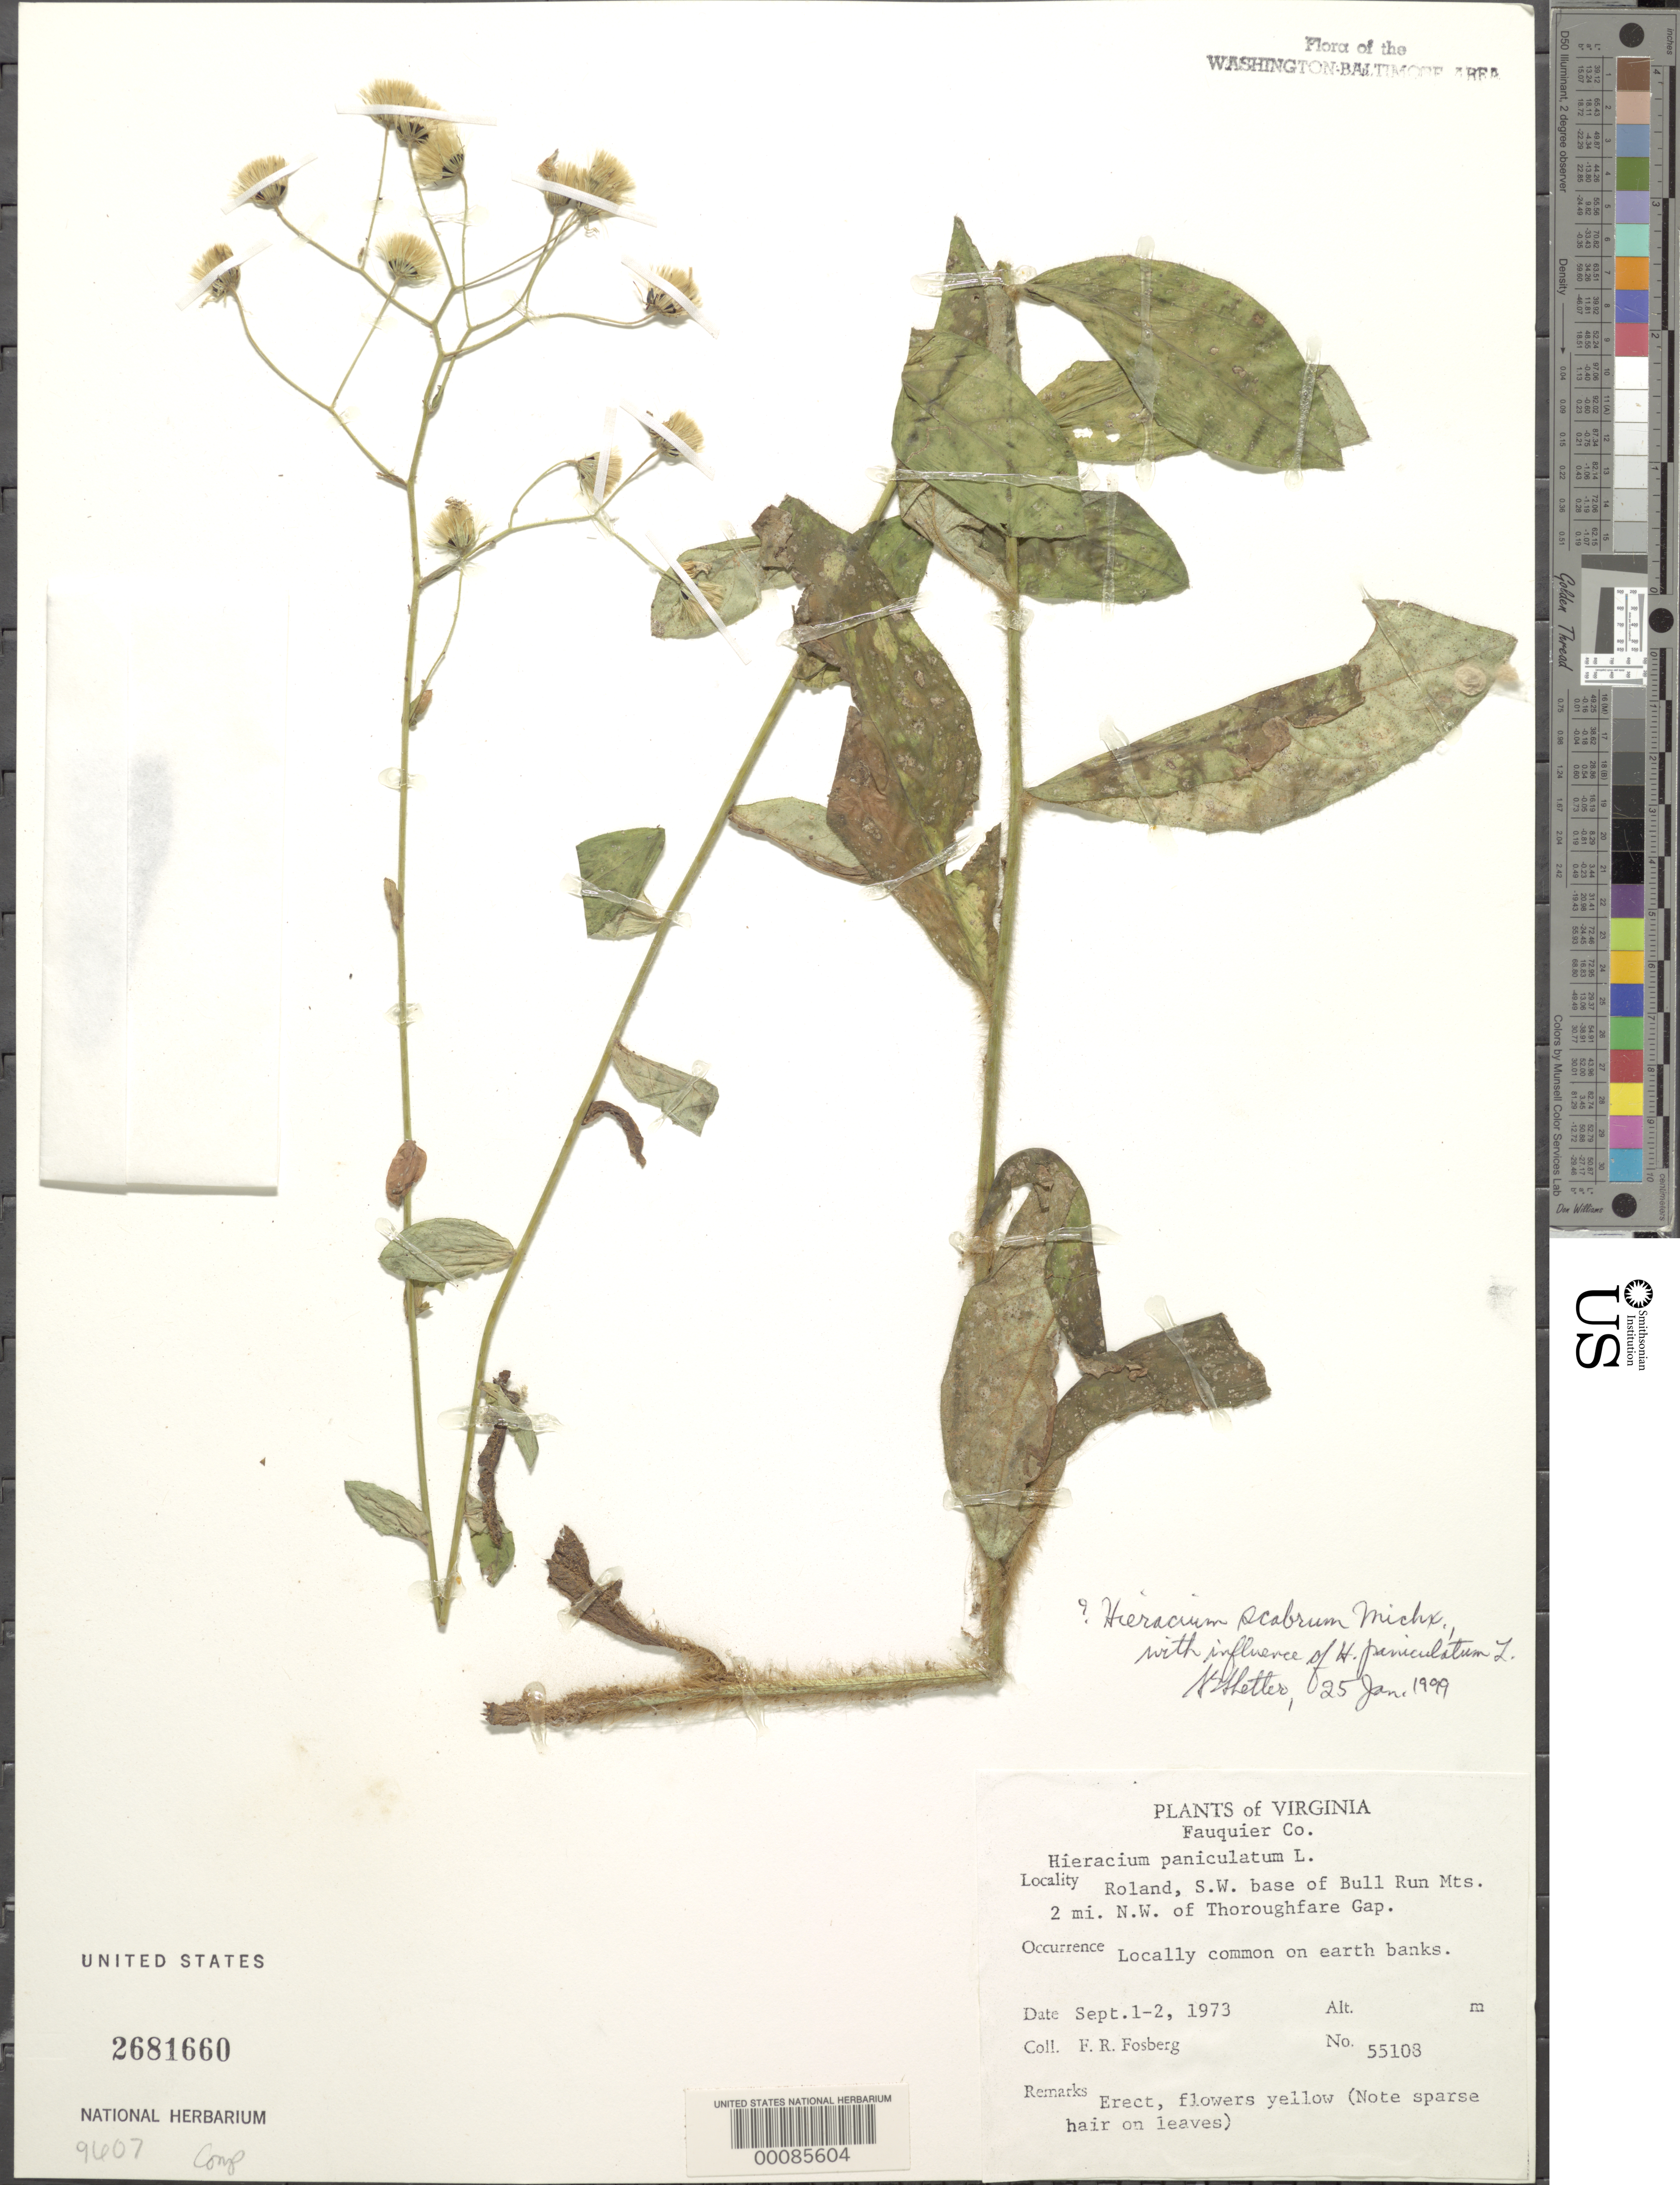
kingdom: Plantae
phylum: Tracheophyta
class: Magnoliopsida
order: Asterales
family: Asteraceae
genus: Pilosella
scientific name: Pilosella verruculata subsp. verruculata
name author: (Link) Soják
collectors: F. R. Fosberg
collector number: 55108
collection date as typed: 01 Sep 1973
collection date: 1973-09-01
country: United States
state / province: Virginia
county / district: Fauquier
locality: Roland NW of Thorofare Gap Bull Run Mts.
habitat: Earth banks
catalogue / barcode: US 2681660